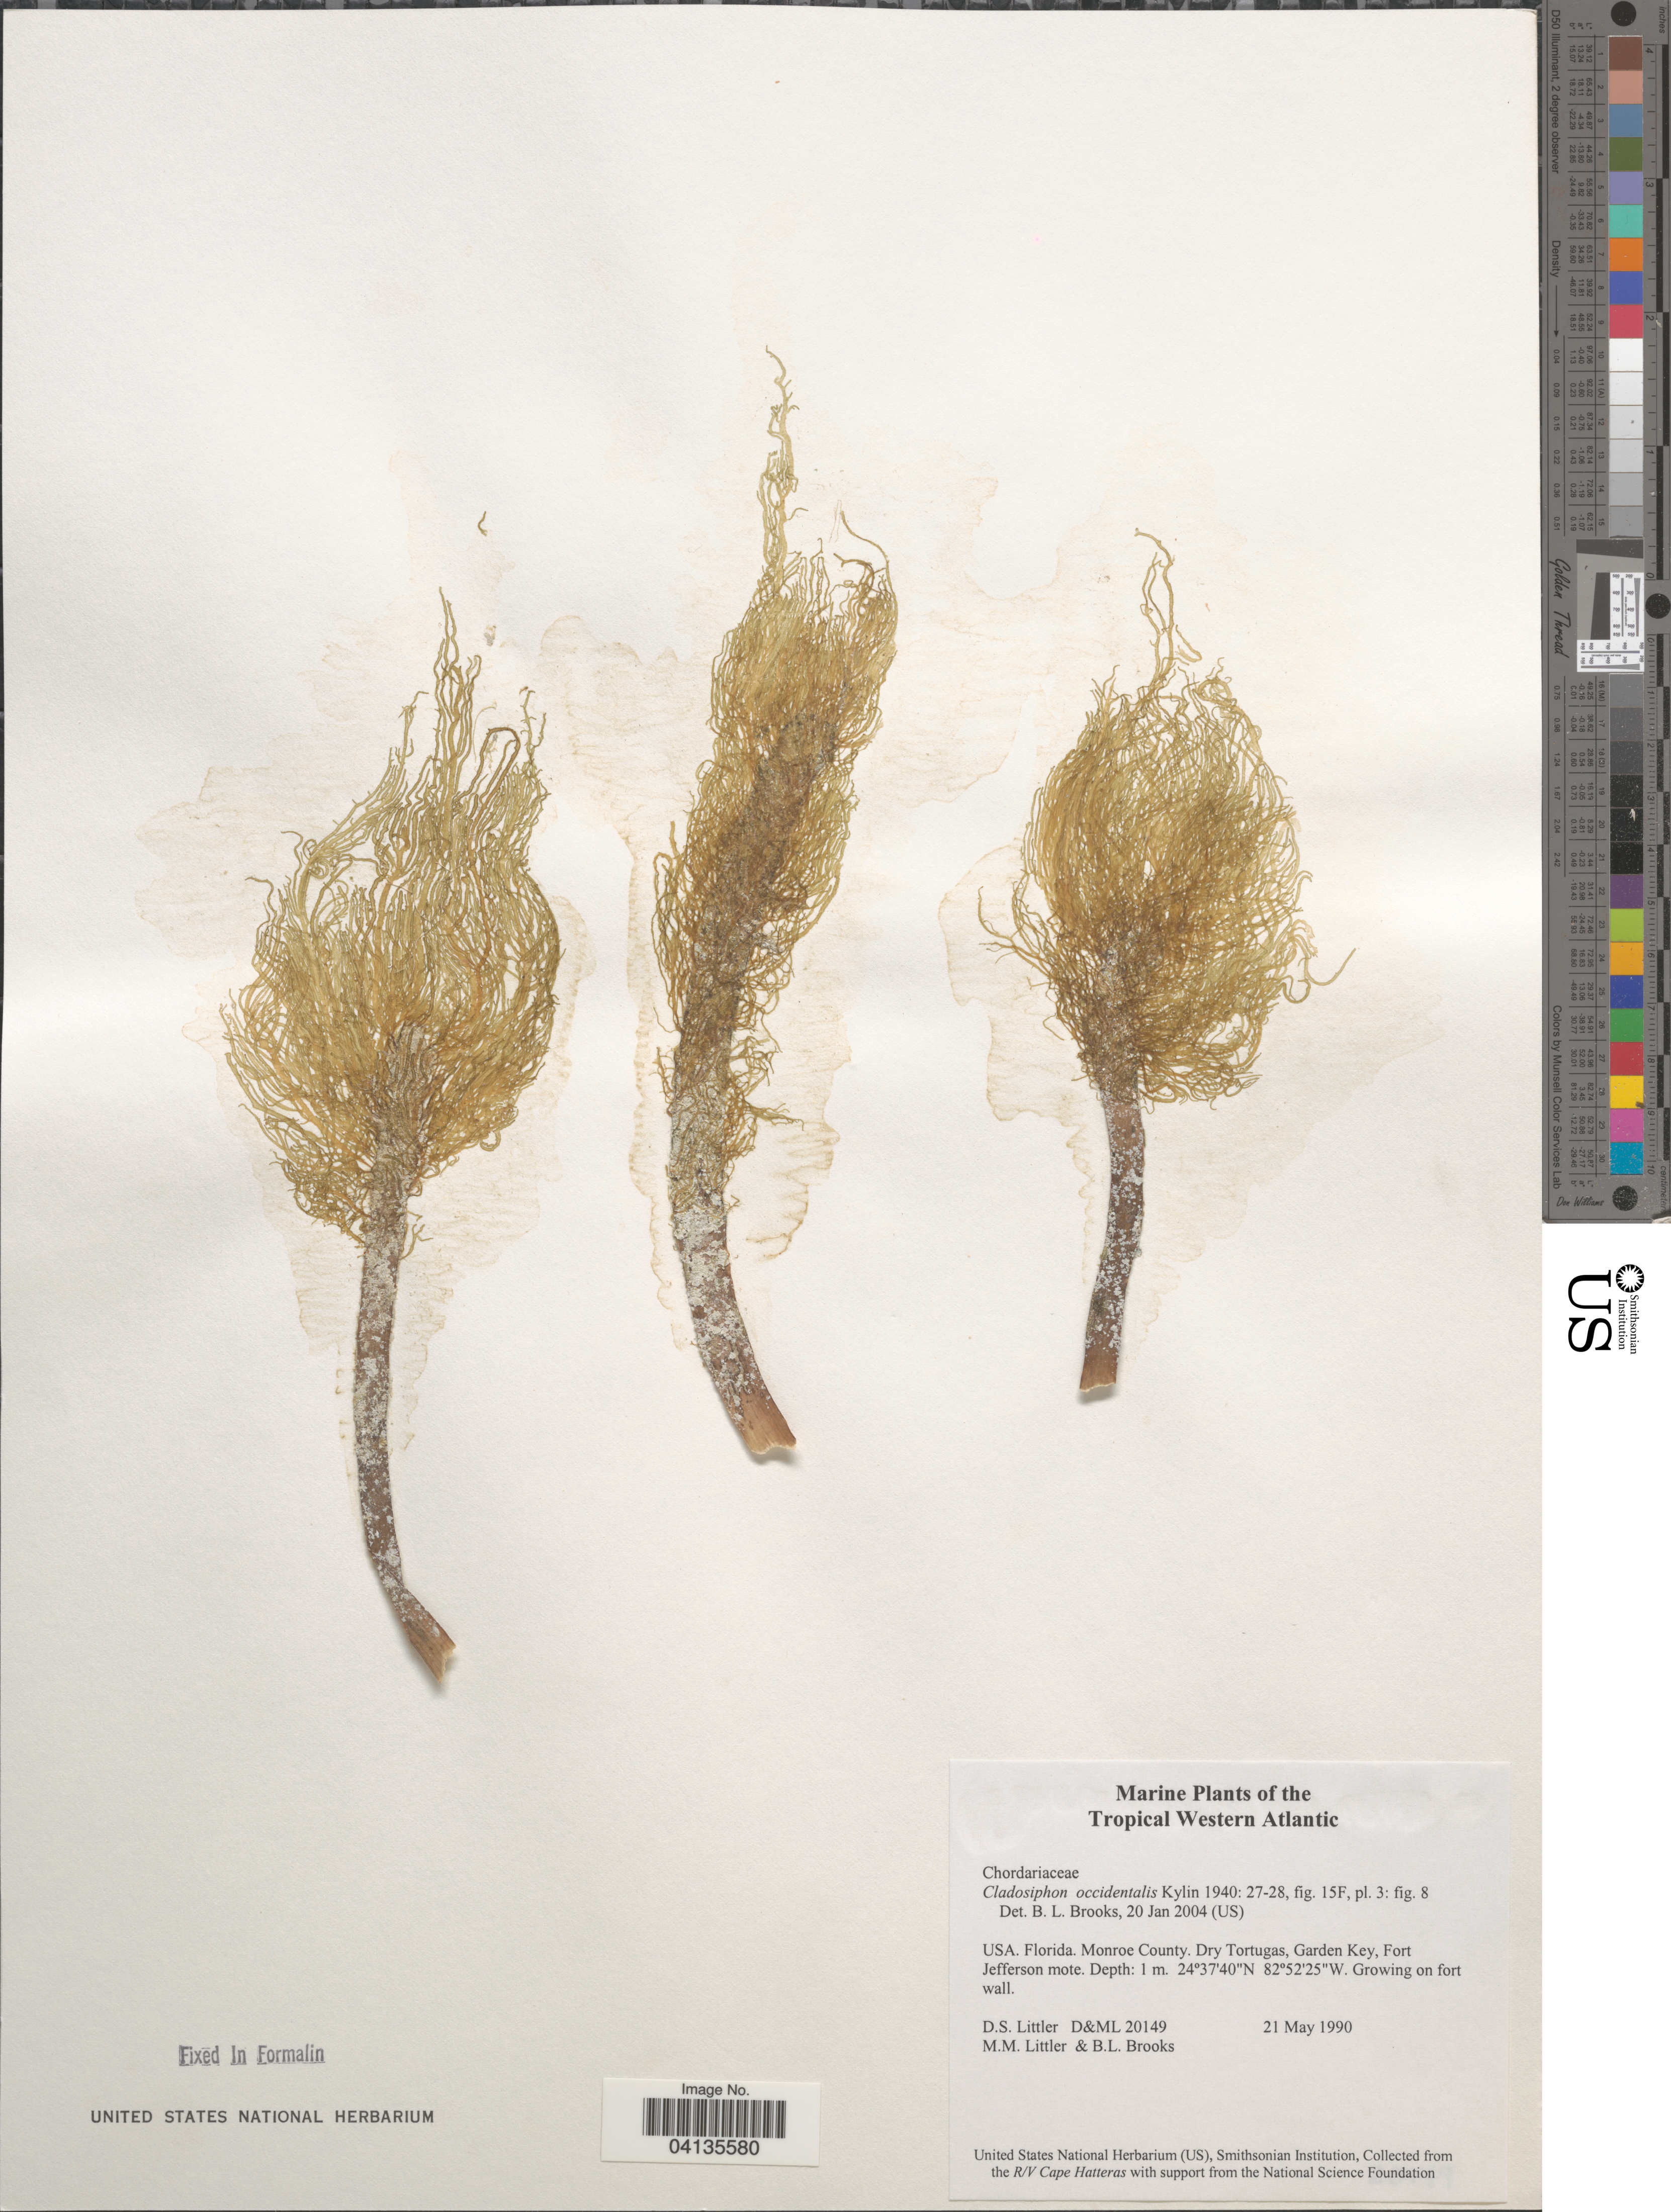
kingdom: Chromista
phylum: Ochrophyta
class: Phaeophyceae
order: Ectocarpales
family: Chordariaceae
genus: Cladosiphon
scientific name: Cladosiphon occidentalis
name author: Kylin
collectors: D. S. Littler & B. Brooks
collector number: D&ML20149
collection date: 1990-05-21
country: United States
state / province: Florida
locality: Monroe County. Dry Tortugas, Garden Key, Fort Jefferson mote.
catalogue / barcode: US 238607